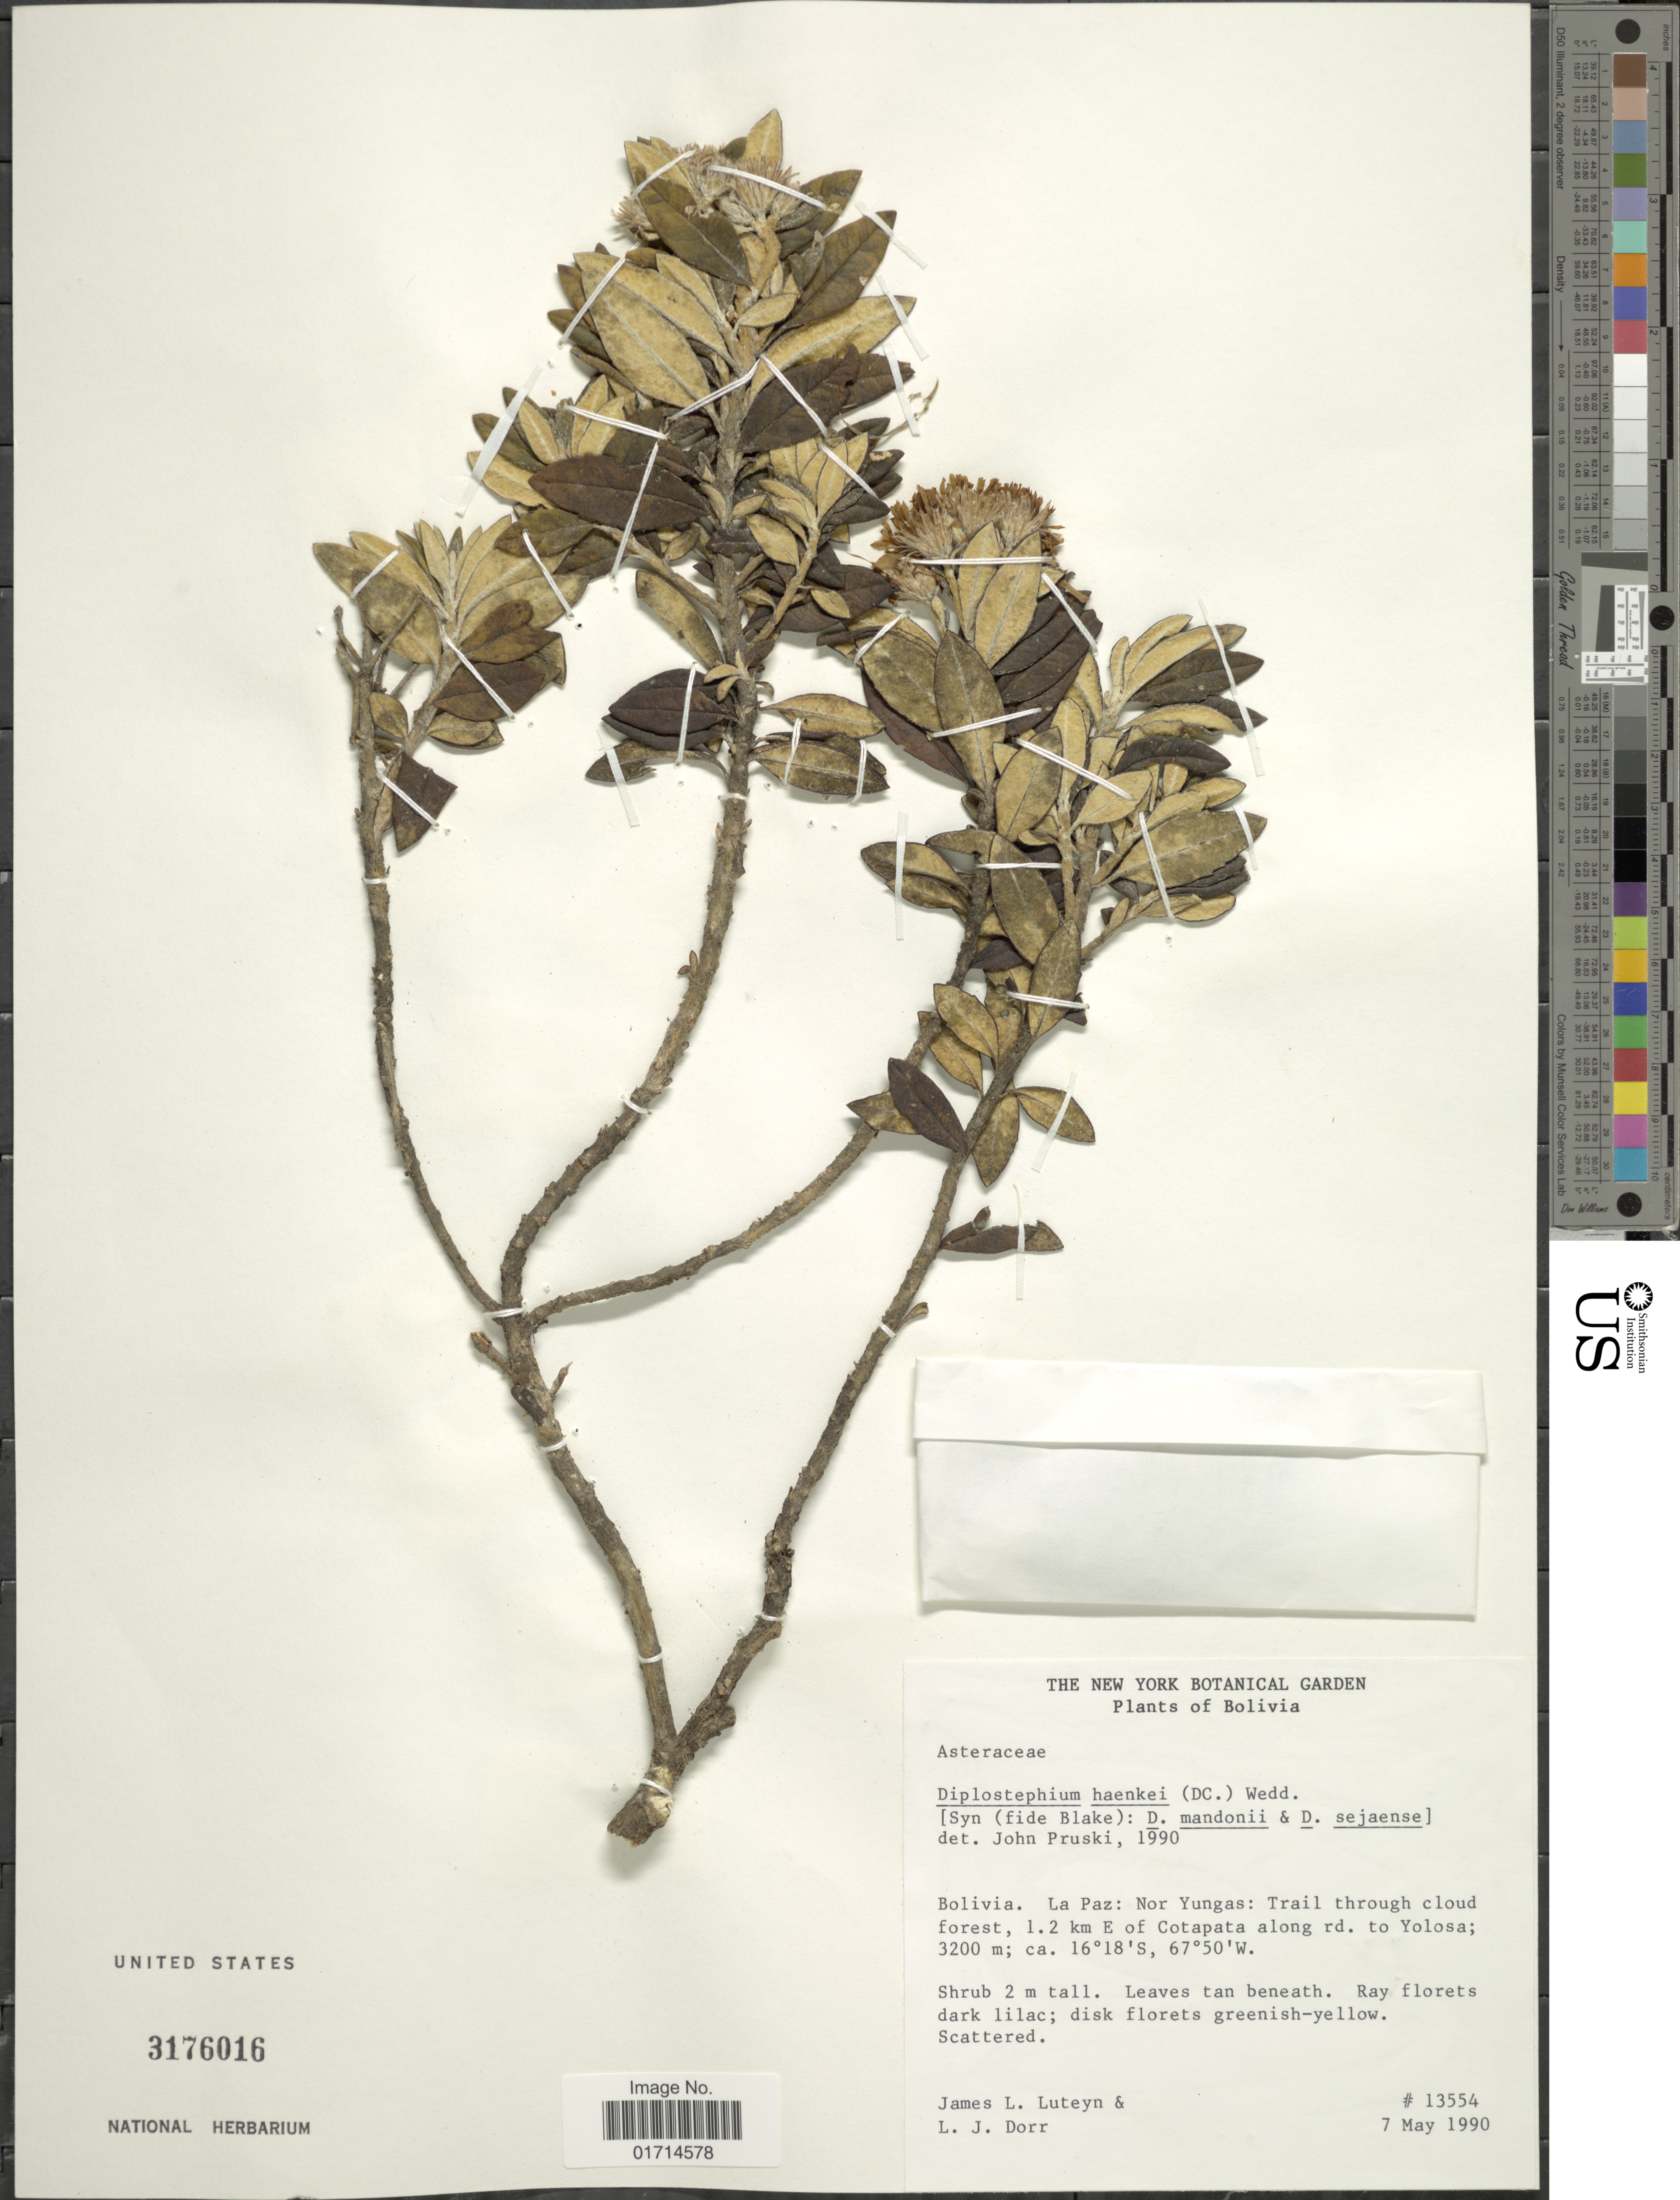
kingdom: Plantae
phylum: Tracheophyta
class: Magnoliopsida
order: Asterales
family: Asteraceae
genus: Diplostephium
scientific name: Diplostephium haenkei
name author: (DC.) Wedd.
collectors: J. L. Luteyn & L. J. Dorr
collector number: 13554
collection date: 1990-05-07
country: Bolivia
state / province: La Paz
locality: Nor Yungas: trail through cloud forest, 1.2 km E of Cotapata along rd. to Yolosa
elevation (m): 3200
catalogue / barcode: US 3176016